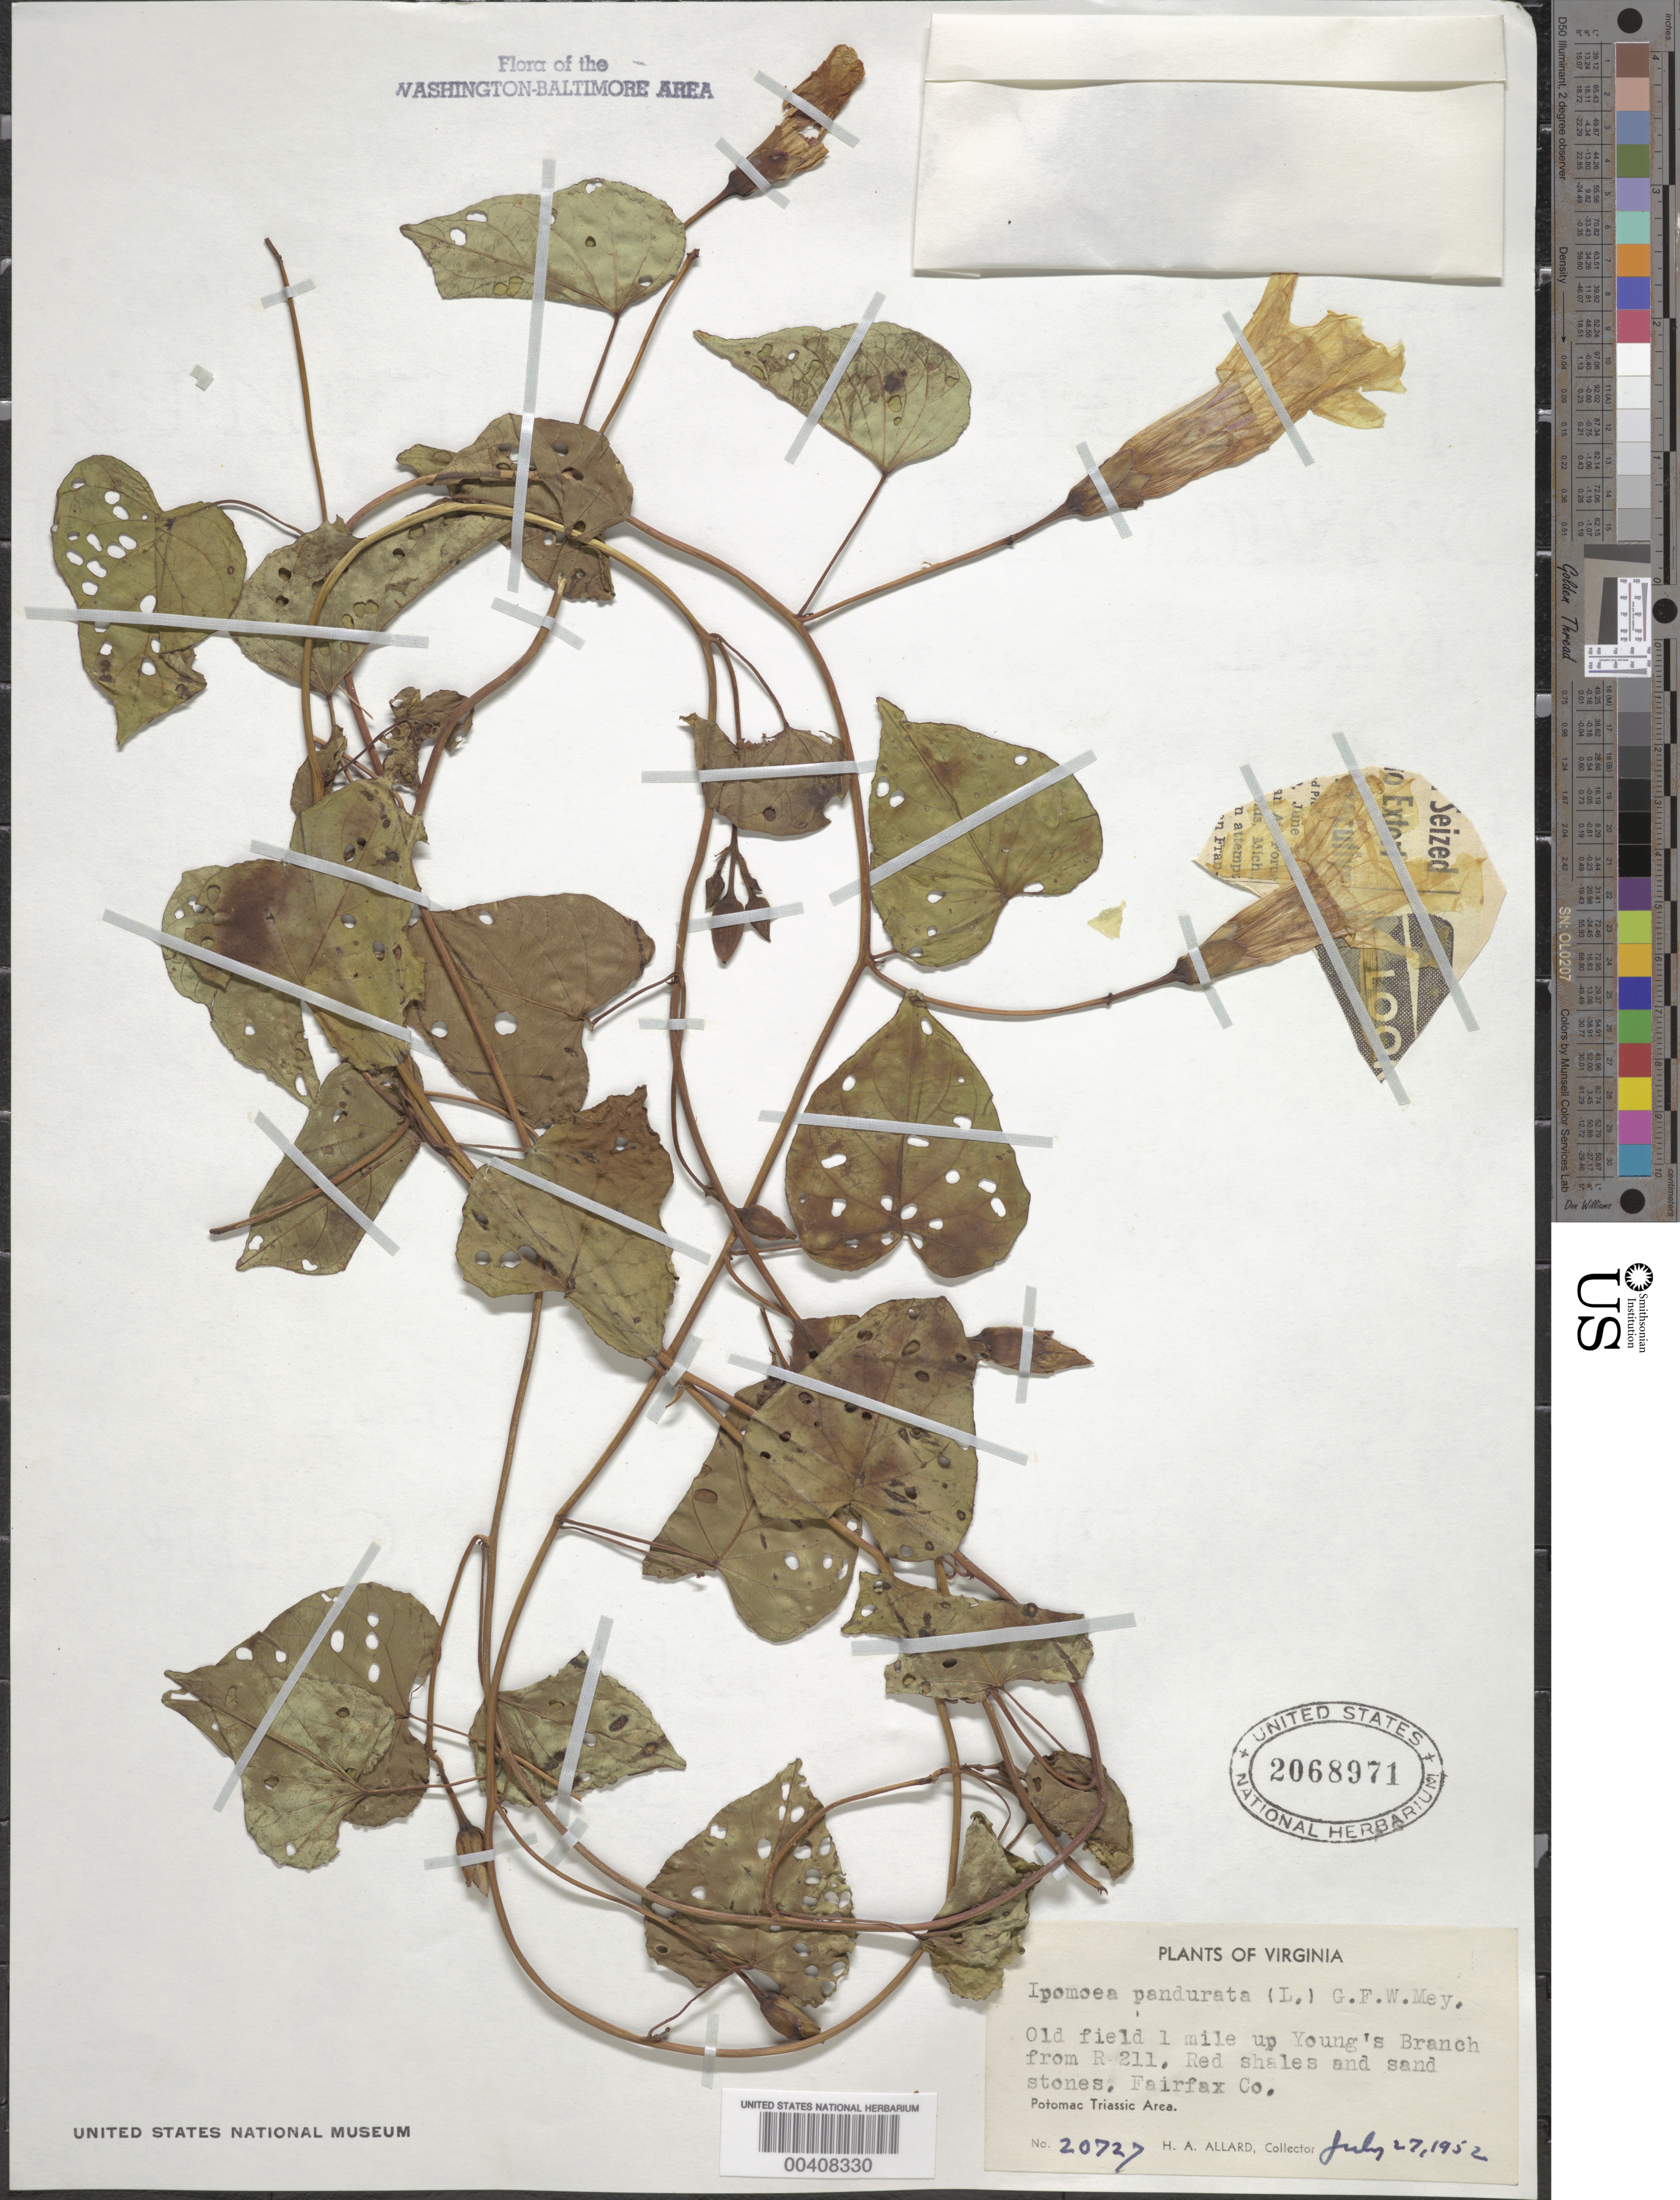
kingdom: Plantae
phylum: Tracheophyta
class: Magnoliopsida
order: Solanales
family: Convolvulaceae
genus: Ipomoea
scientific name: Ipomoea pandurata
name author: (L.) G. Mey.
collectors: H. A. Allard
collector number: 20727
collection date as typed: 27 Jul 1952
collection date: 1952-07-27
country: United States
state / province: Virginia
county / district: Fairfax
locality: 1 mi. up Young's Branch from R. 211, Potomac Triassic Area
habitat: Red shales and sand stones, old field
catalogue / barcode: US 2068971